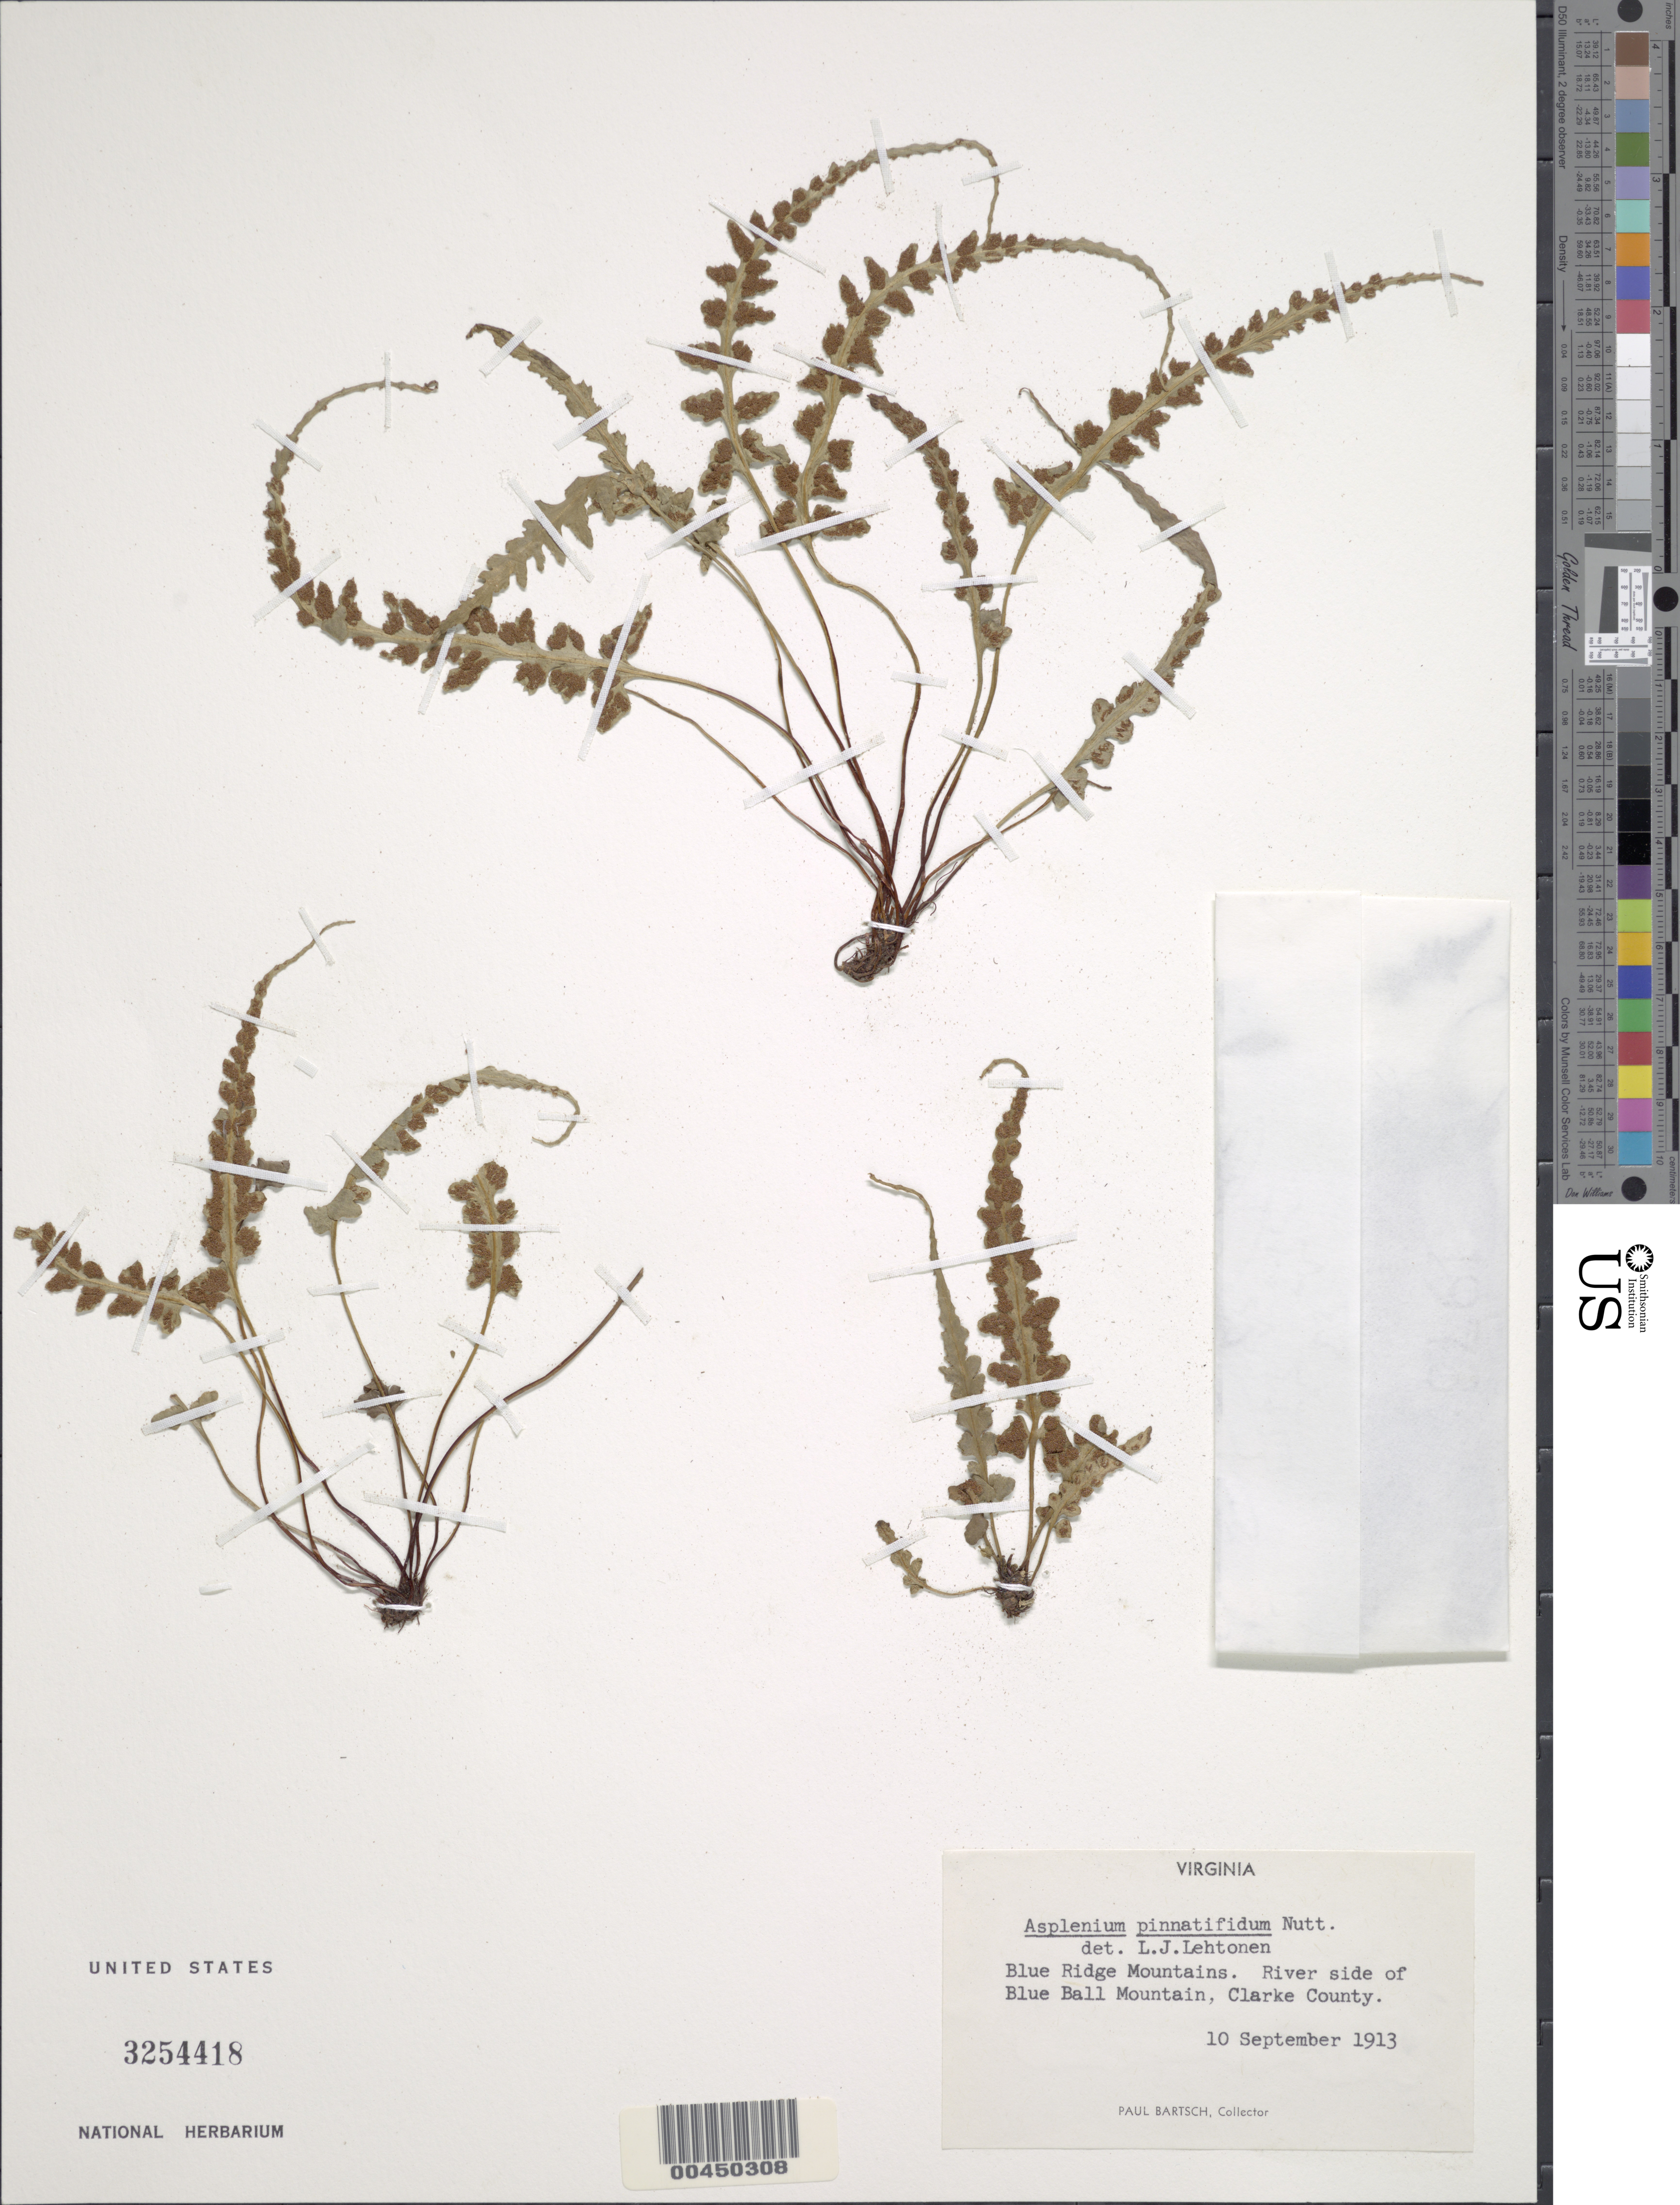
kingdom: Plantae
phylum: Tracheophyta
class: Polypodiopsida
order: Polypodiales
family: Aspleniaceae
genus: Asplenium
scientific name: Asplenium pinnatifidum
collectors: P. Bartsch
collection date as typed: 10 Sep 1913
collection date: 1913-09-10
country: United States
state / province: Virginia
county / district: Clarke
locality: Blue ridge mountains, blue ball mountain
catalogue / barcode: US 3254418